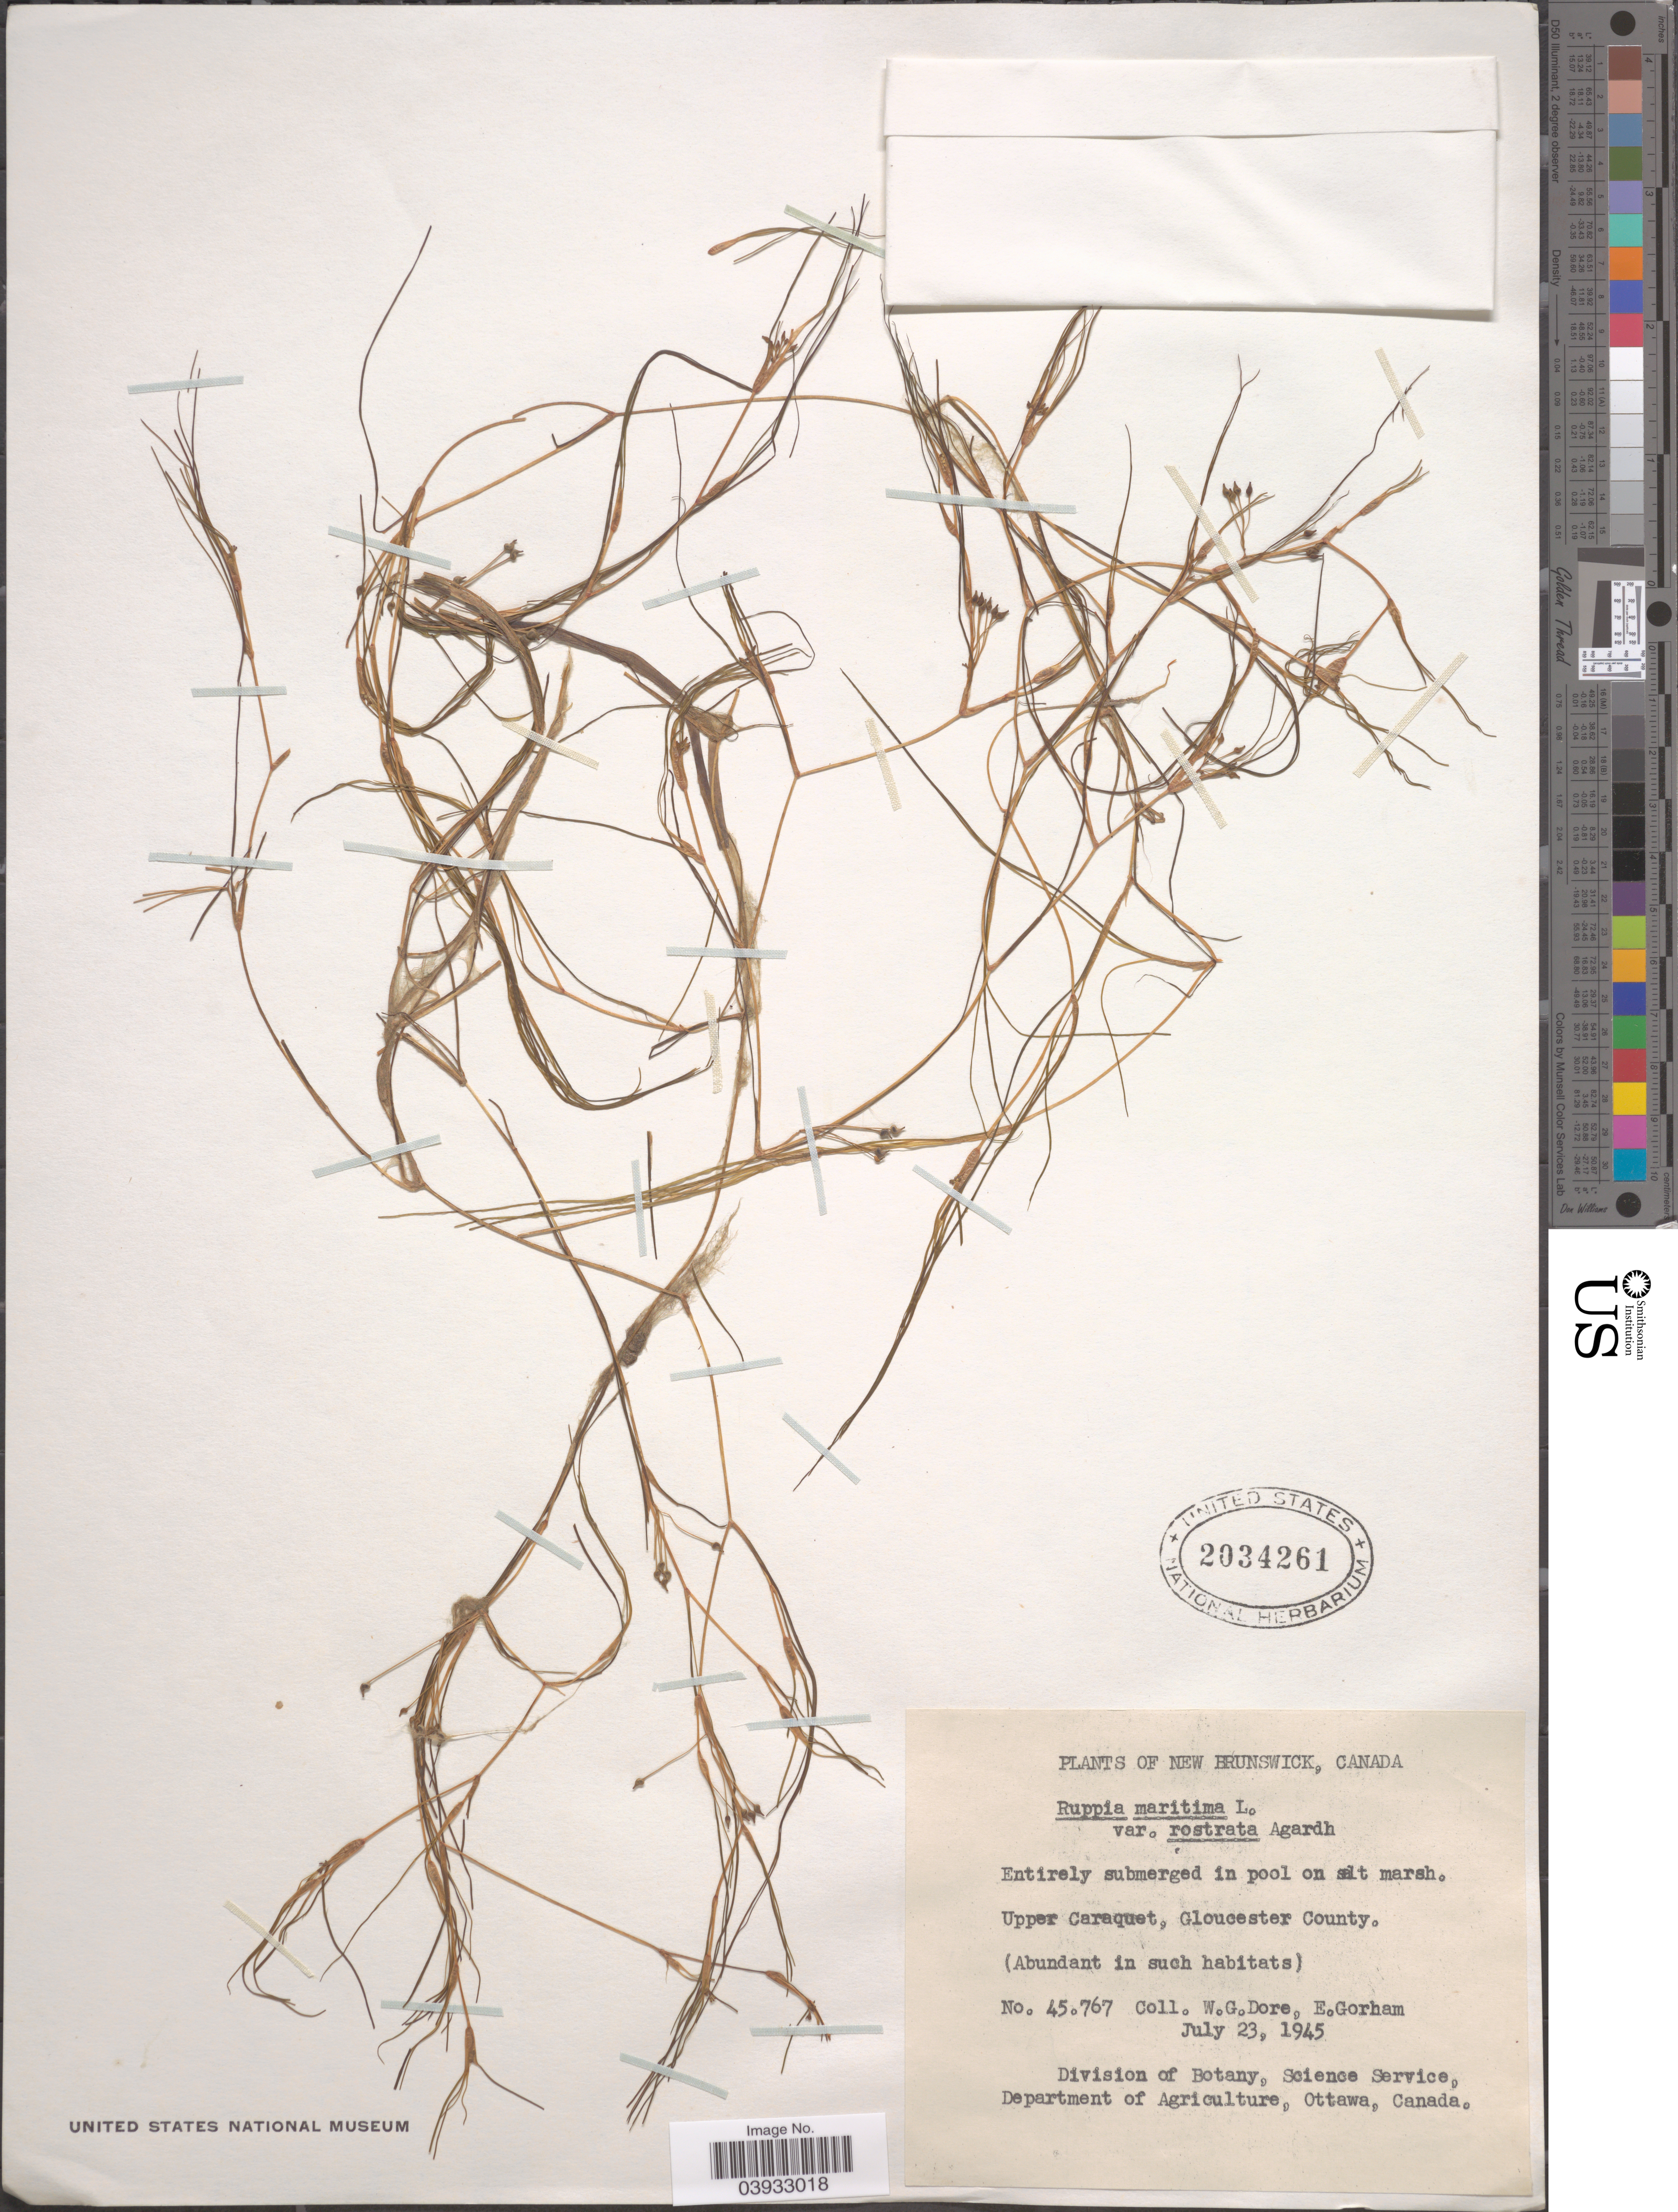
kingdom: Plantae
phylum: Tracheophyta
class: Liliopsida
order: Alismatales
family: Ruppiaceae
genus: Ruppia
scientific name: Ruppia maritima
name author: L.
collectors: W. Dore & E. Gorham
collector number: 45767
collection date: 1945-07-23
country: Canada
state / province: New Brunswick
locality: Upper Caraquet, Gloucester County.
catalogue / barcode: US 2034261